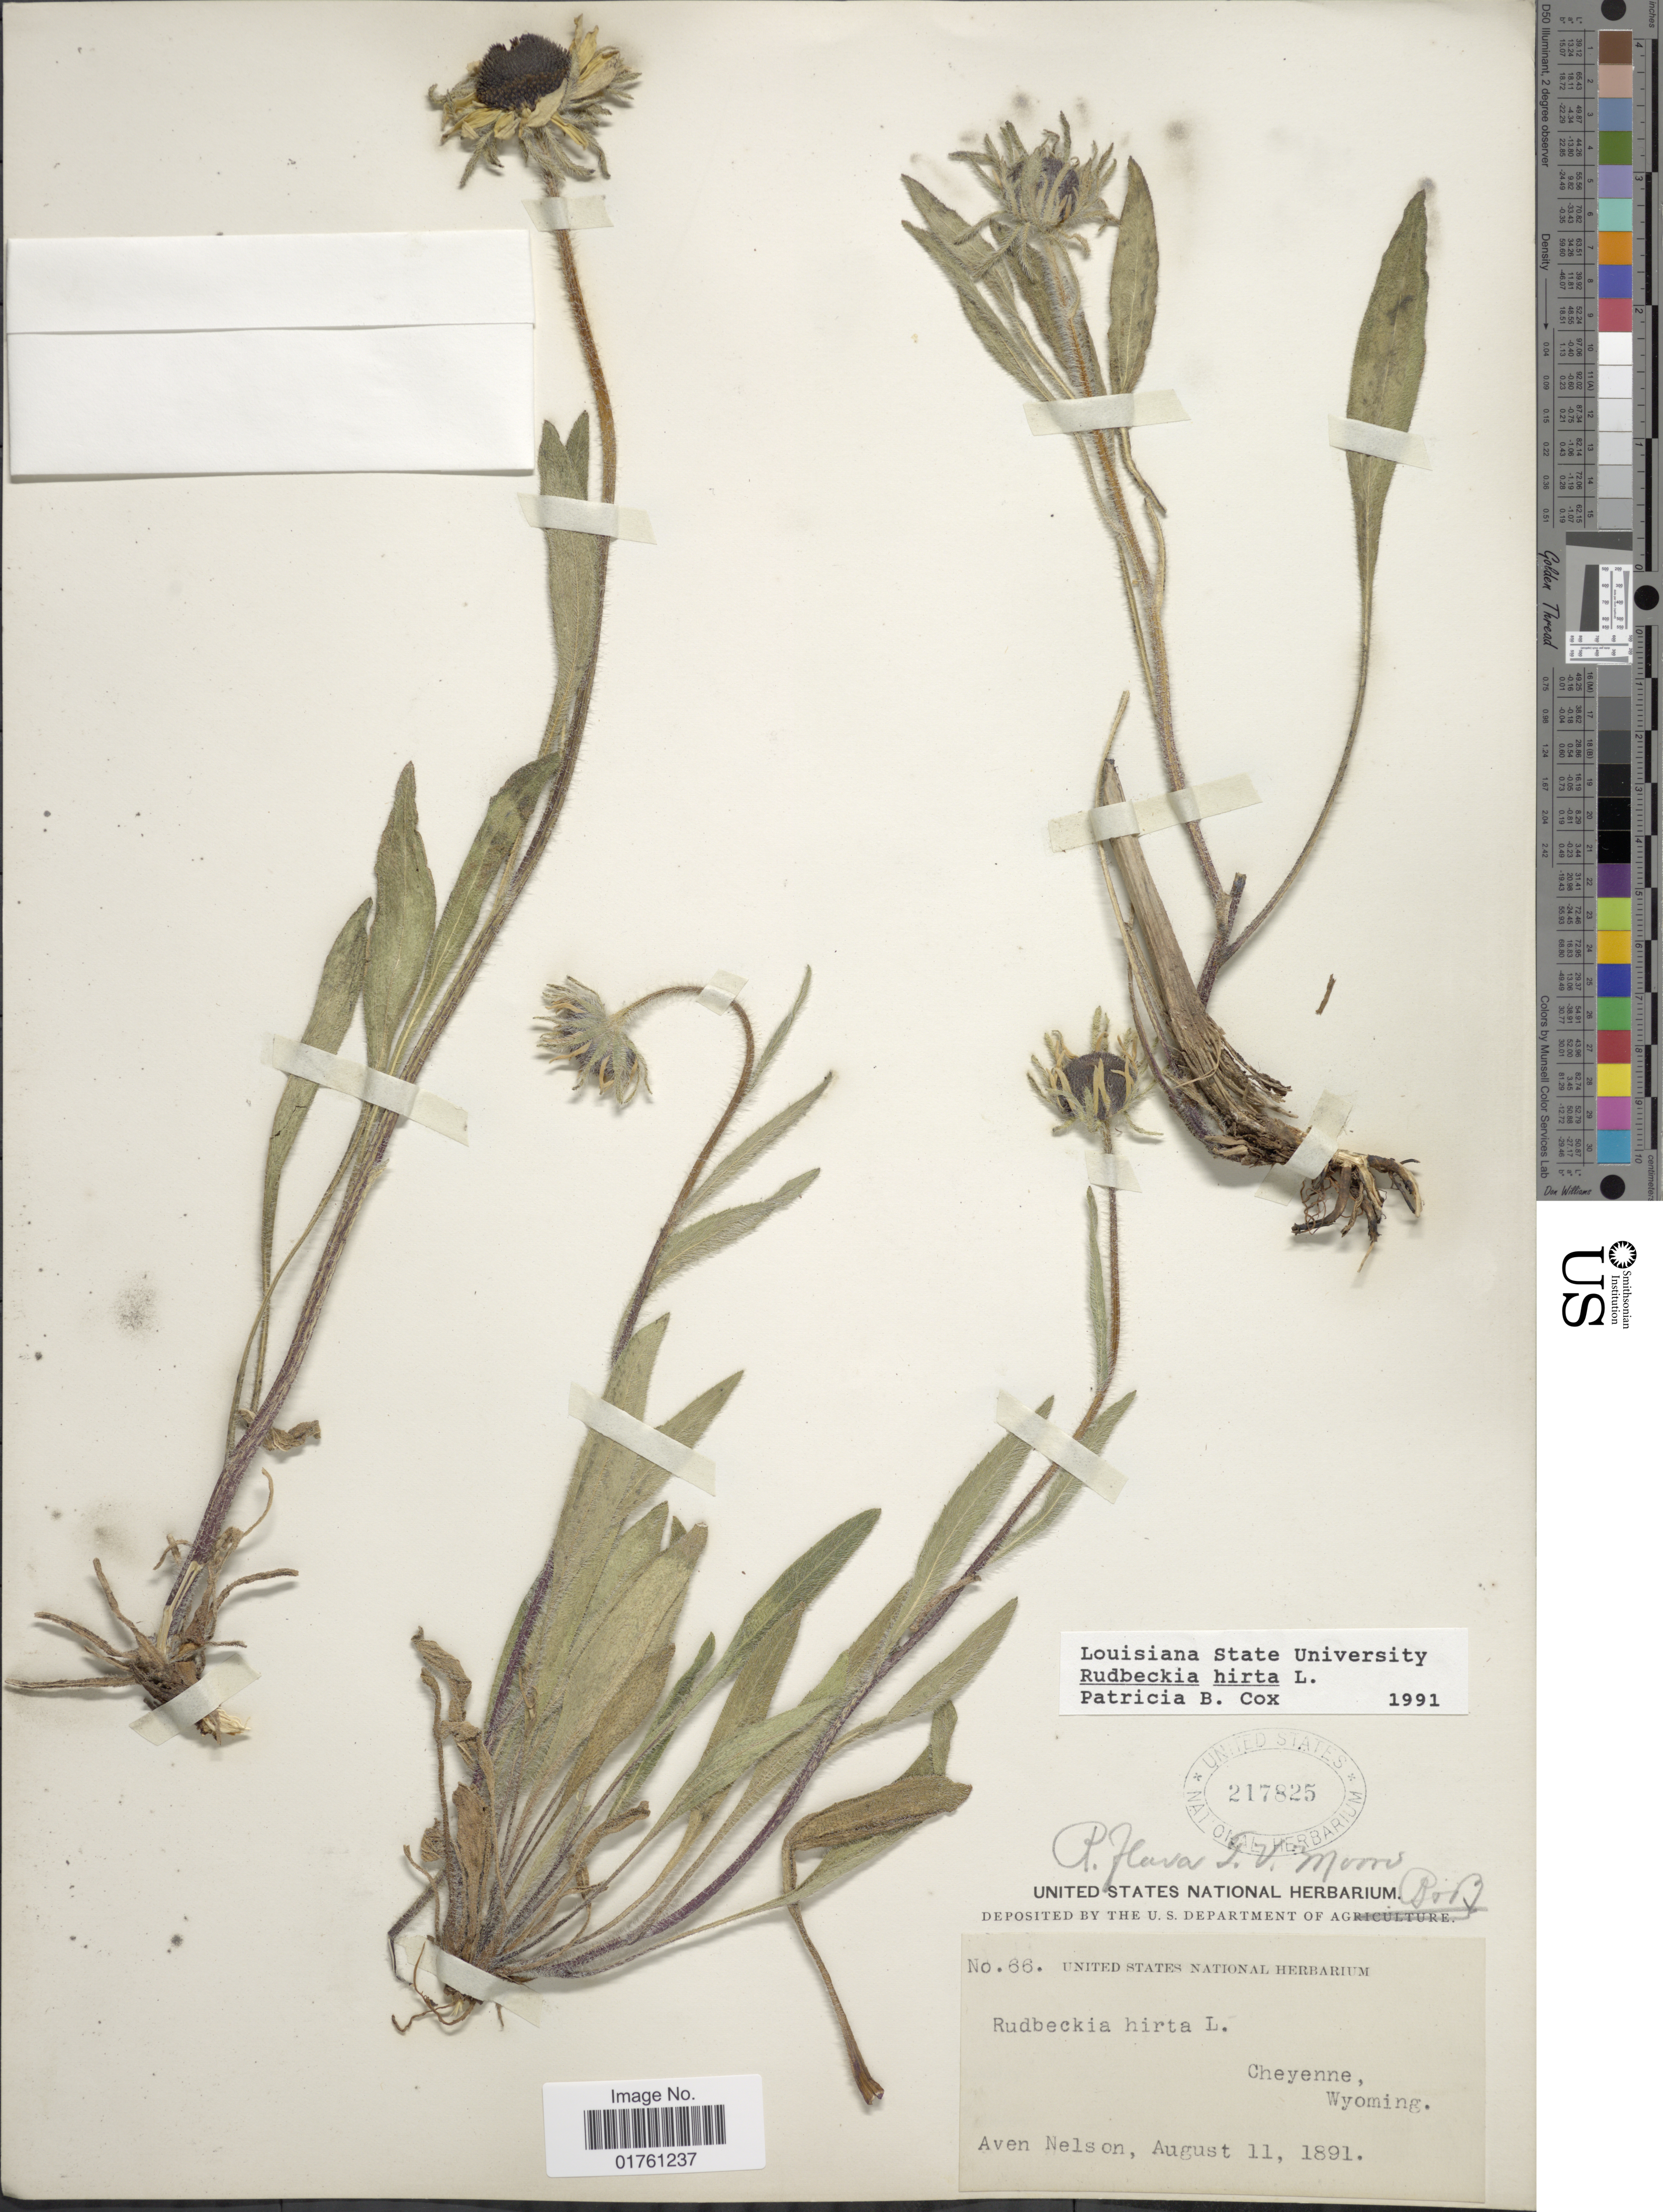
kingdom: Plantae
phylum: Tracheophyta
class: Magnoliopsida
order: Asterales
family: Asteraceae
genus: Rudbeckia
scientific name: Rudbeckia hirta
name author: L.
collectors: A. Nelson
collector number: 66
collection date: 1891-08-11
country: United States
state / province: Wyoming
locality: Cheyenne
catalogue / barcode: US 217825